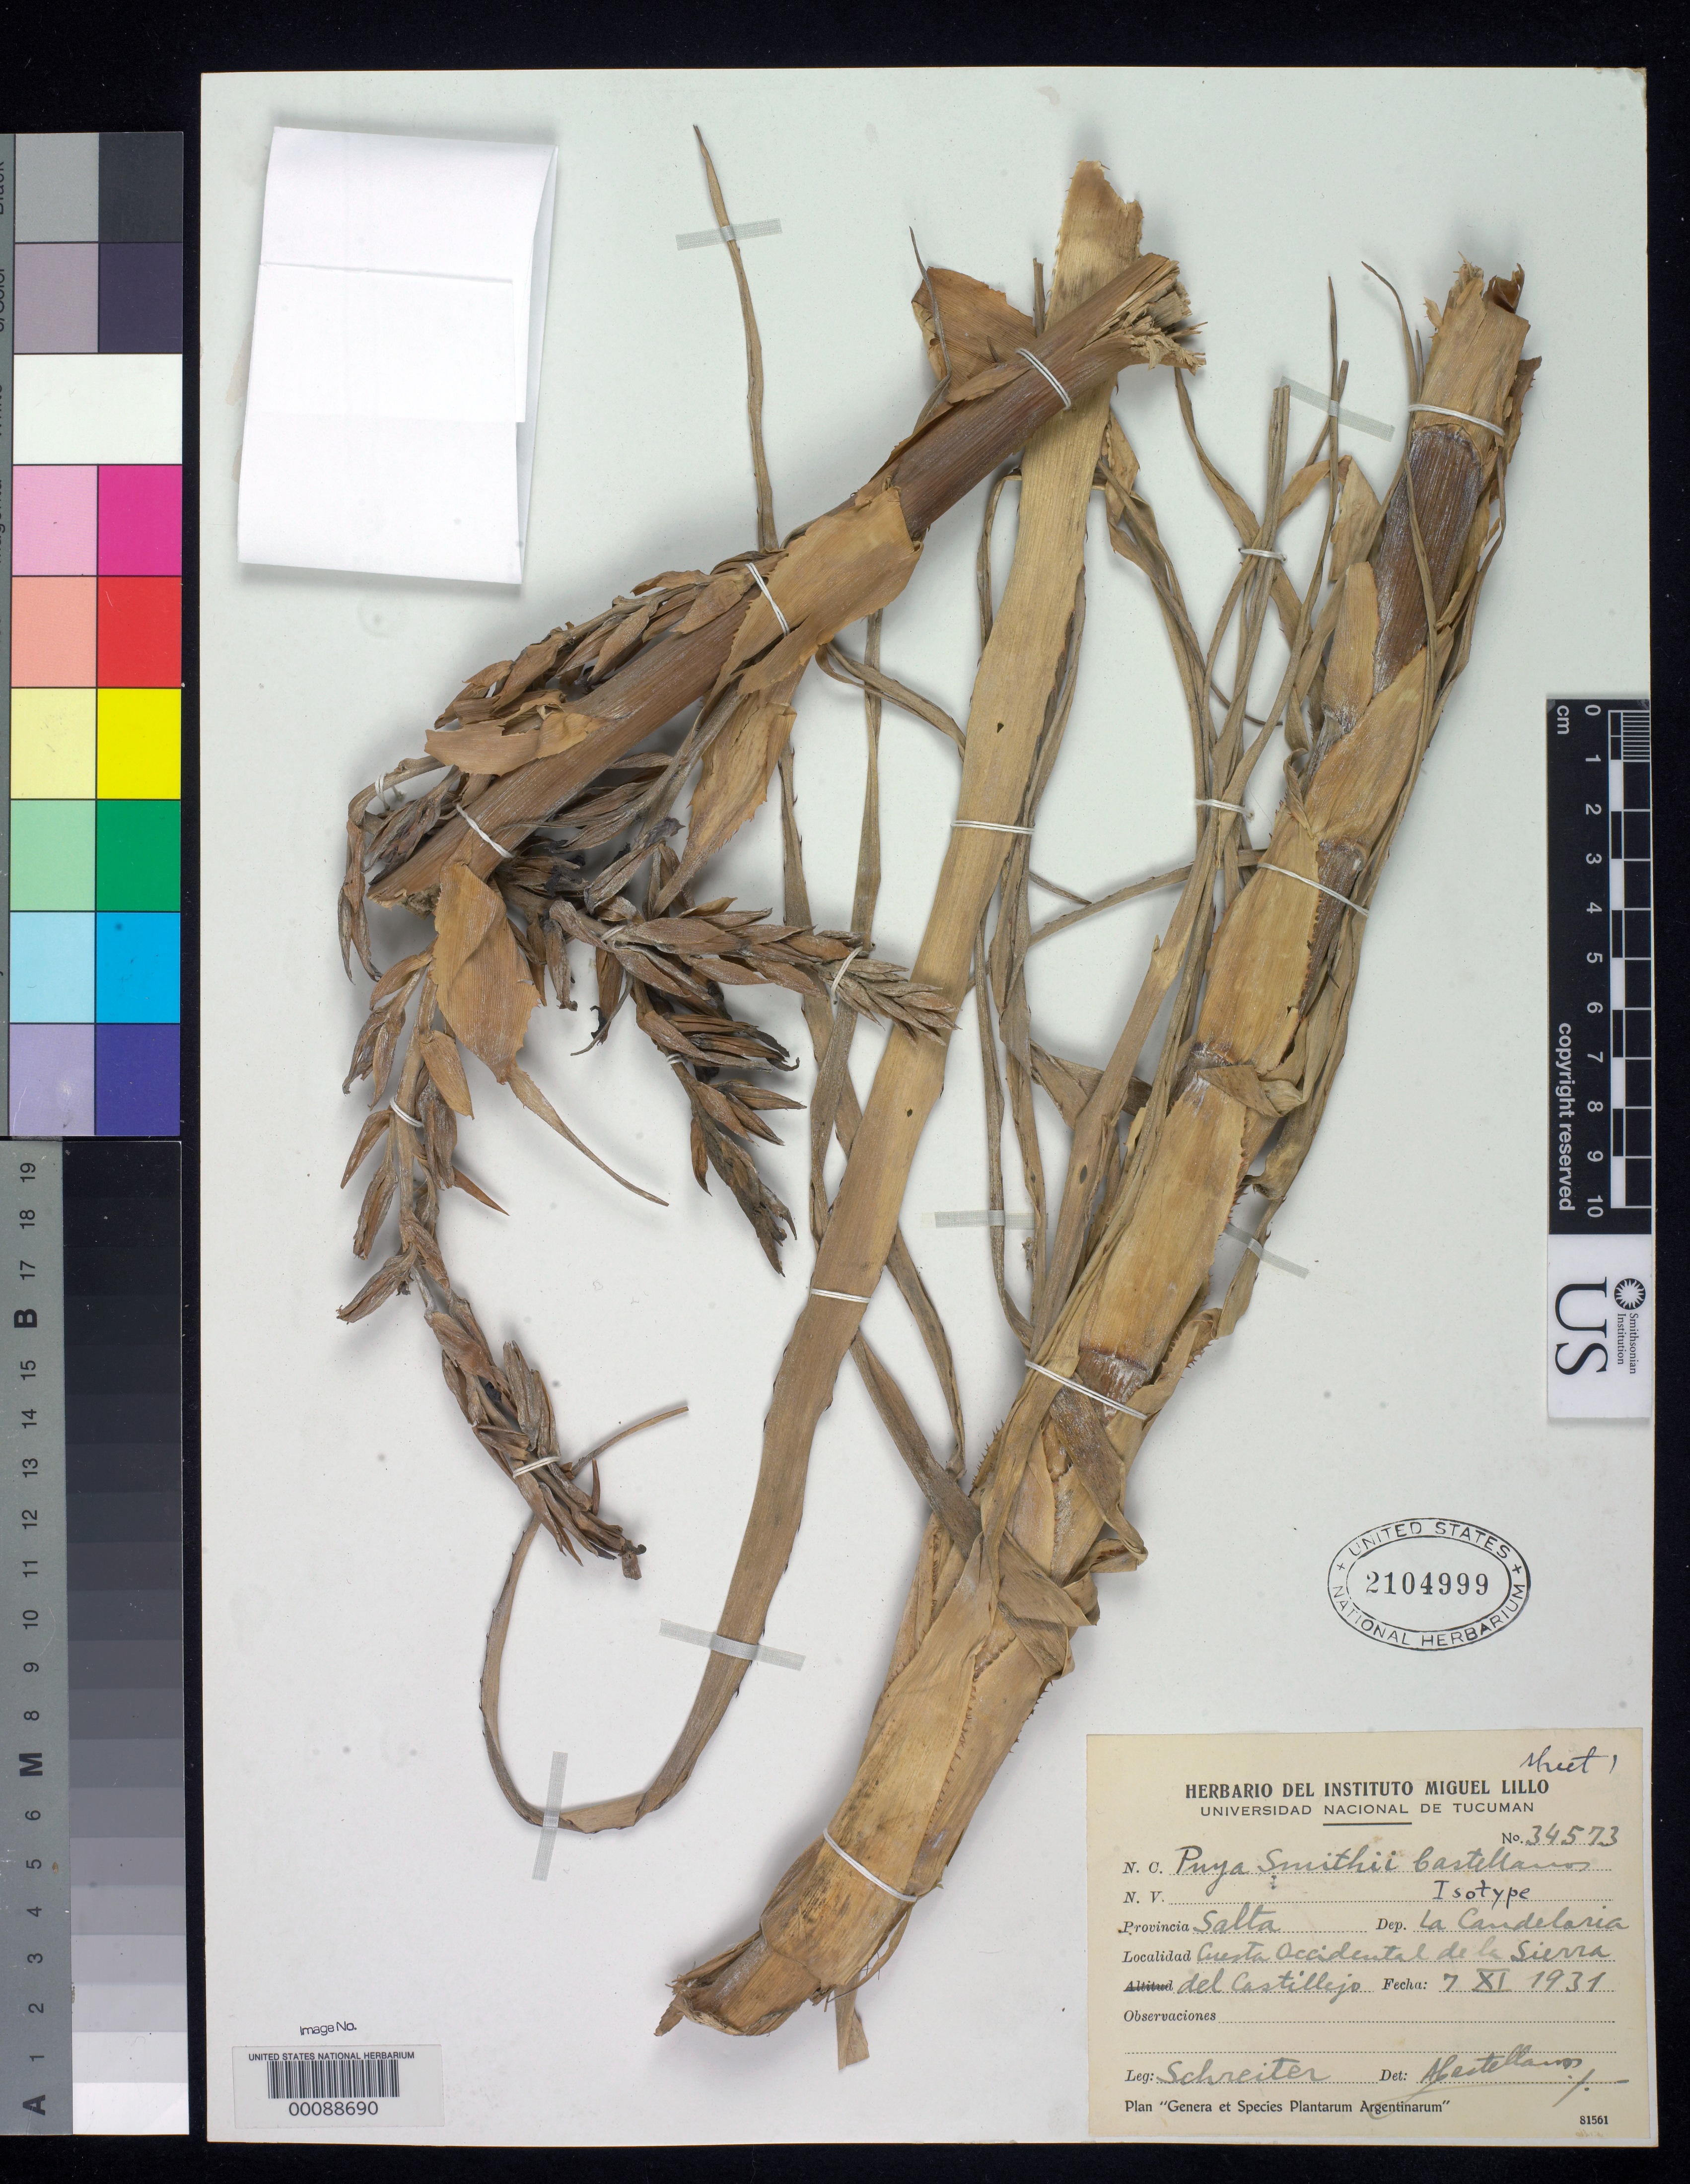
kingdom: Plantae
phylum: Tracheophyta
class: Liliopsida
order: Poales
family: Bromeliaceae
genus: Puya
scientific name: Puya smithii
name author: A. Cast.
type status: Isotype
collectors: R. Schreiter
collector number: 34573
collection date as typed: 07 Nov 1931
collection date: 1931-11-07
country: Argentina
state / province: Salta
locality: Cuesta Occidental, Sierra del Castillejo.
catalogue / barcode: US 2104999